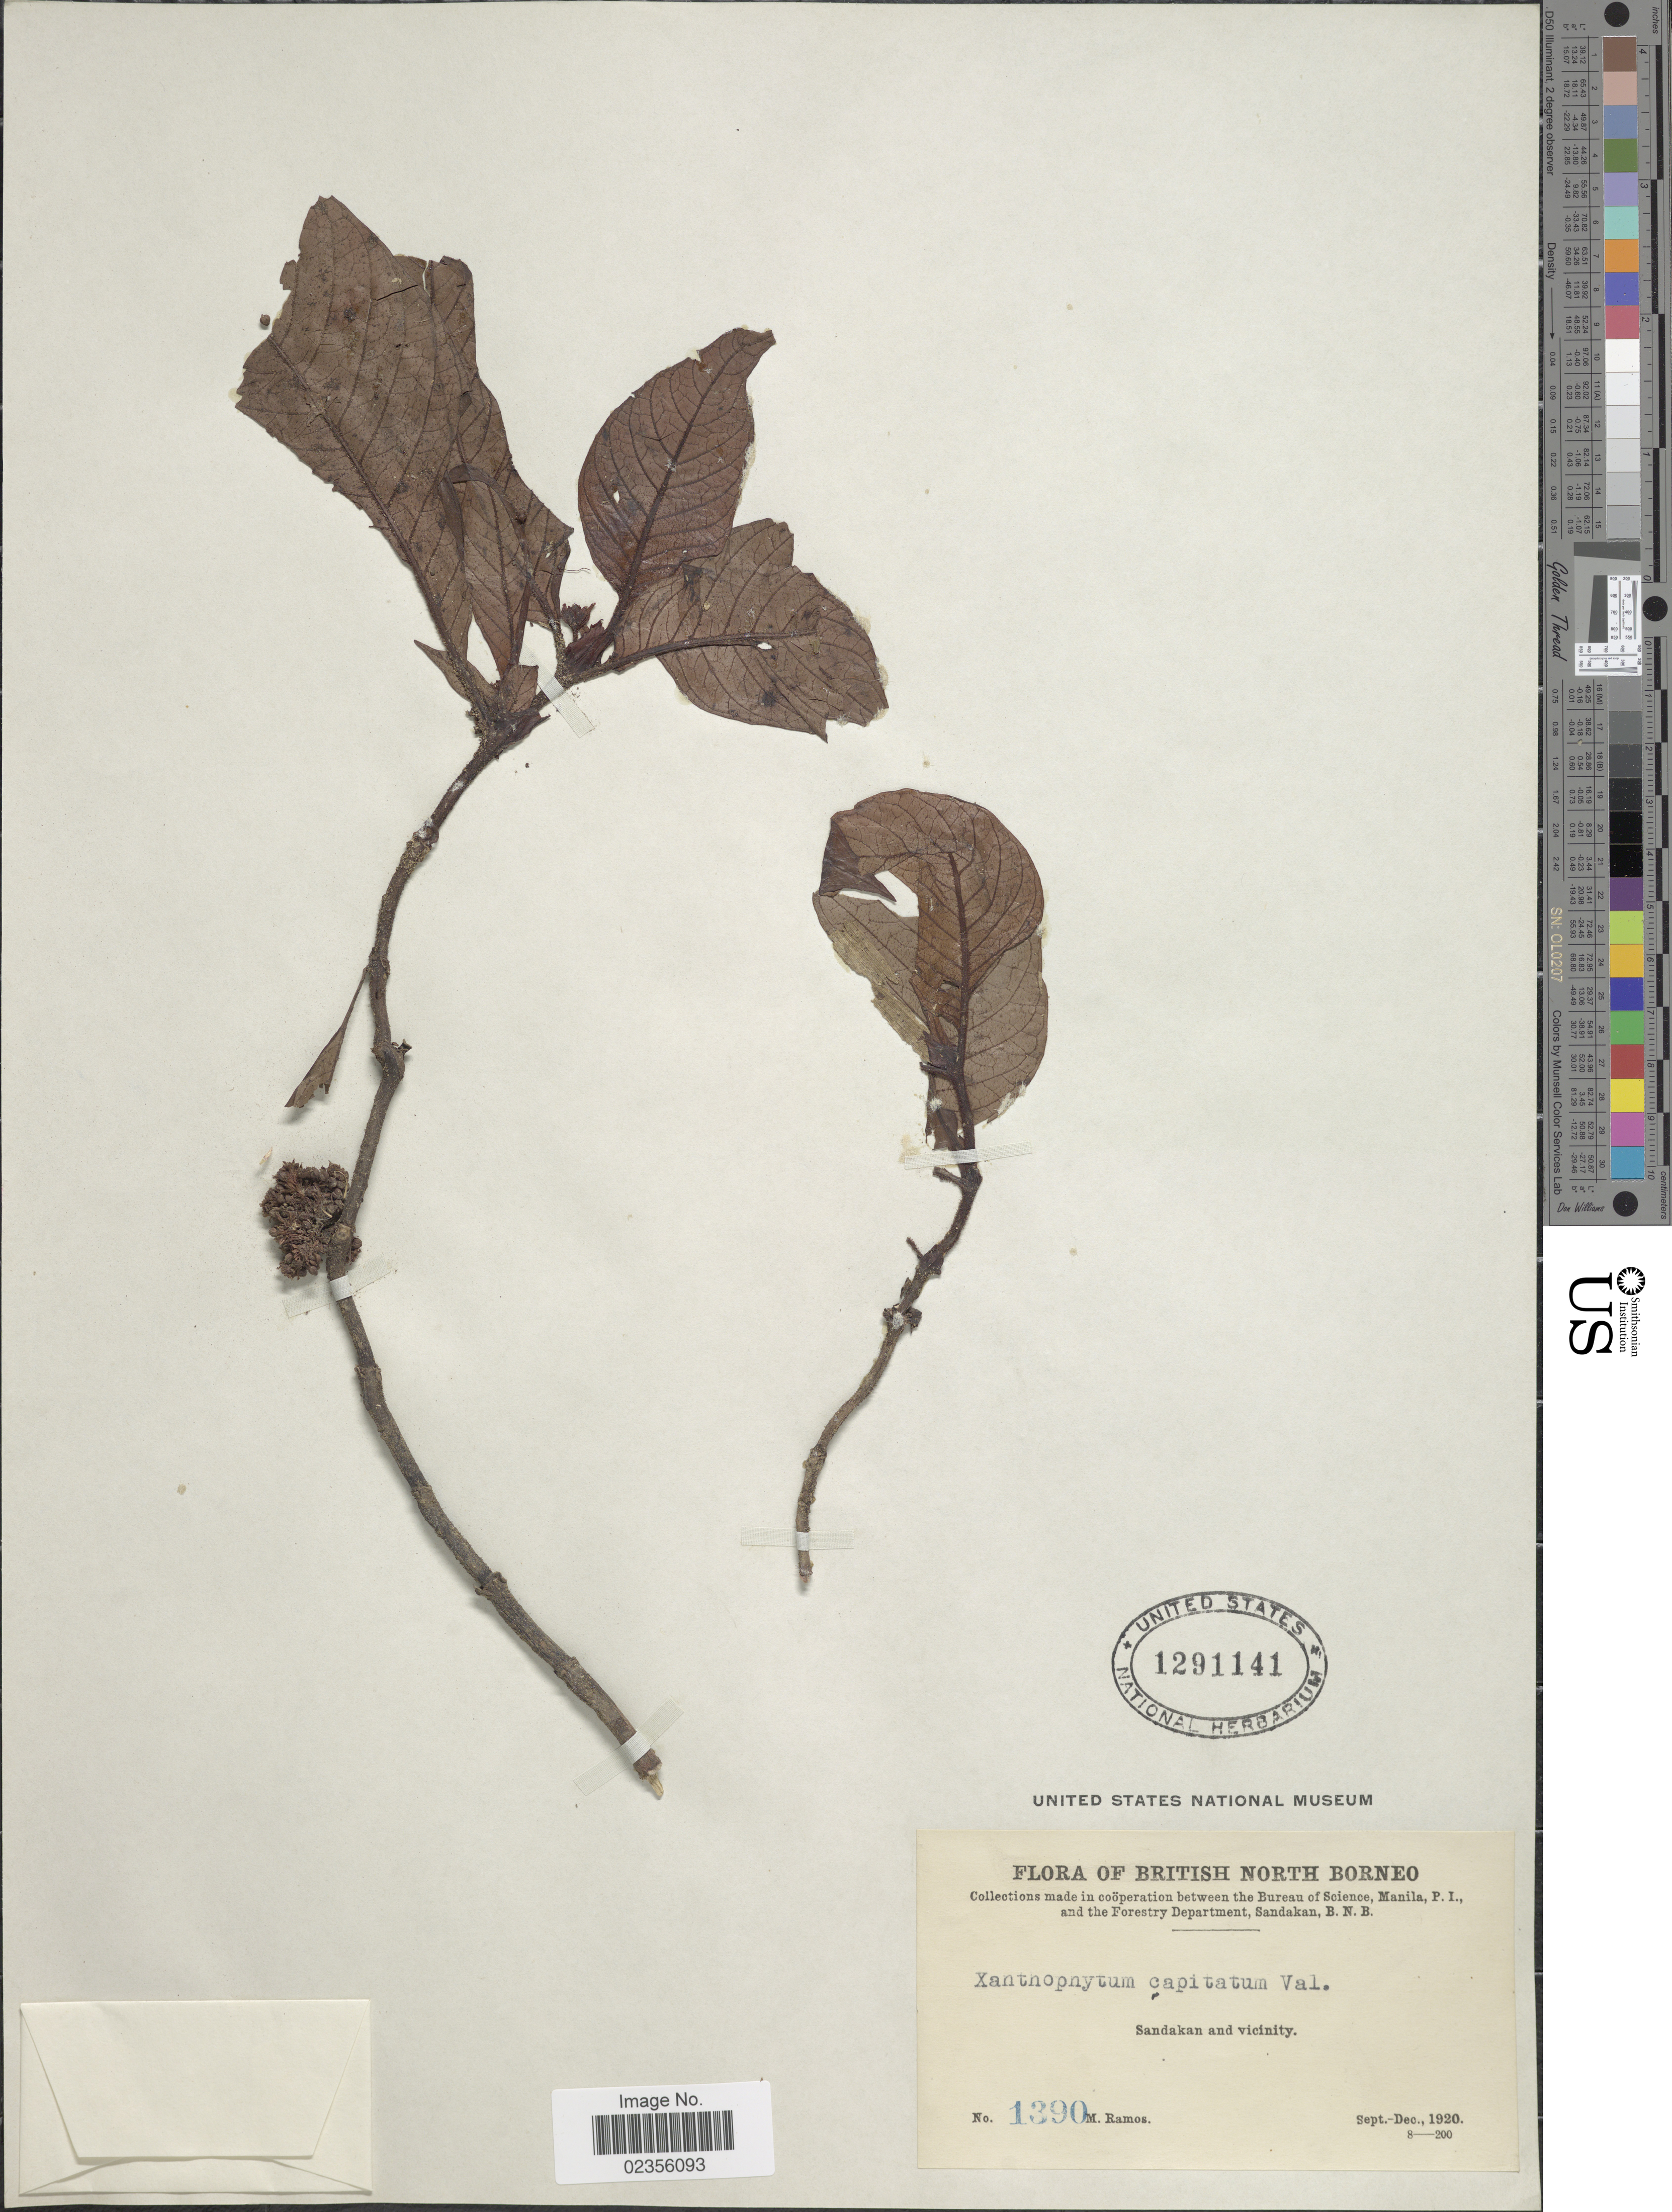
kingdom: Plantae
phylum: Tracheophyta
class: Magnoliopsida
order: Gentianales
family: Rubiaceae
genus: Xanthophytum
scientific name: Xanthophytum capitatum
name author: Valeton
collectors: M. Ramos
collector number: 1390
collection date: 1920-09/1920-12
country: Malaysia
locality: British North Borneo. Sandakan and vicinity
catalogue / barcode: US 1291141